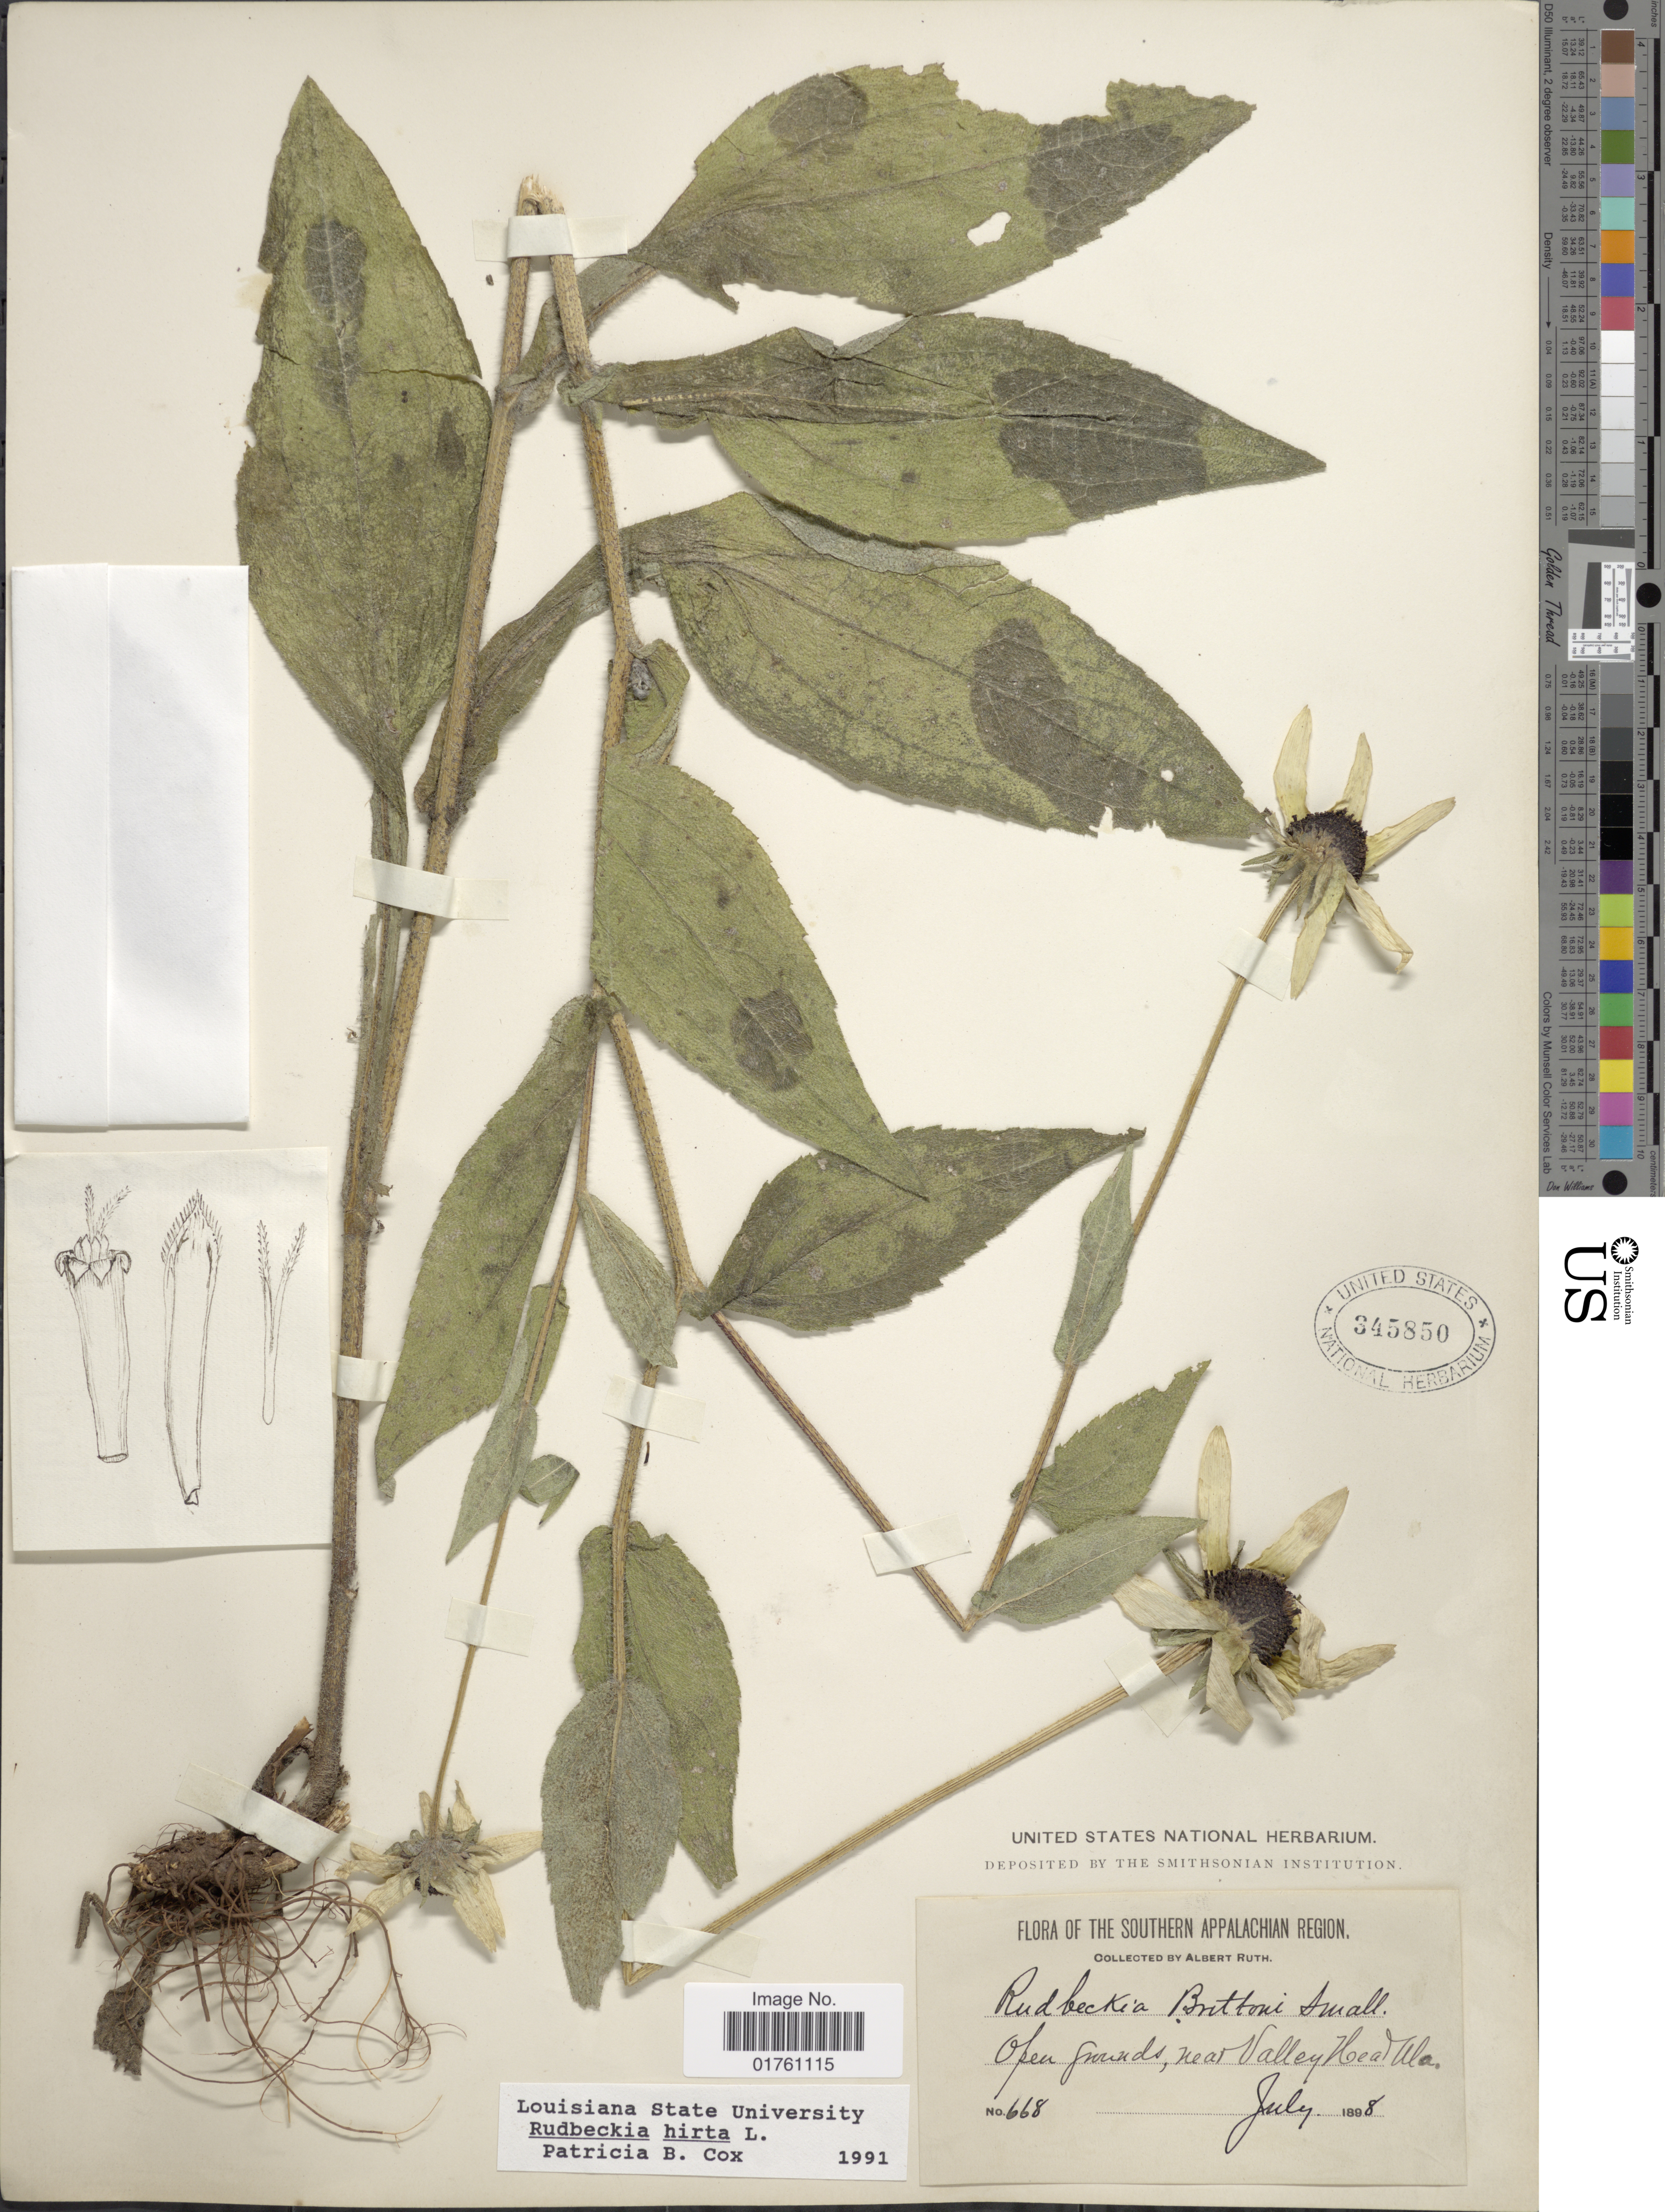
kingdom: Plantae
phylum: Tracheophyta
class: Magnoliopsida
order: Asterales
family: Asteraceae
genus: Rudbeckia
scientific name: Rudbeckia hirta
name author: L.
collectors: A. Ruth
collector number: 668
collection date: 1898-07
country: United States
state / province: Alabama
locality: Open grounds, near Valley Head. The Southern Appalachian Region,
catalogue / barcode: US 345850